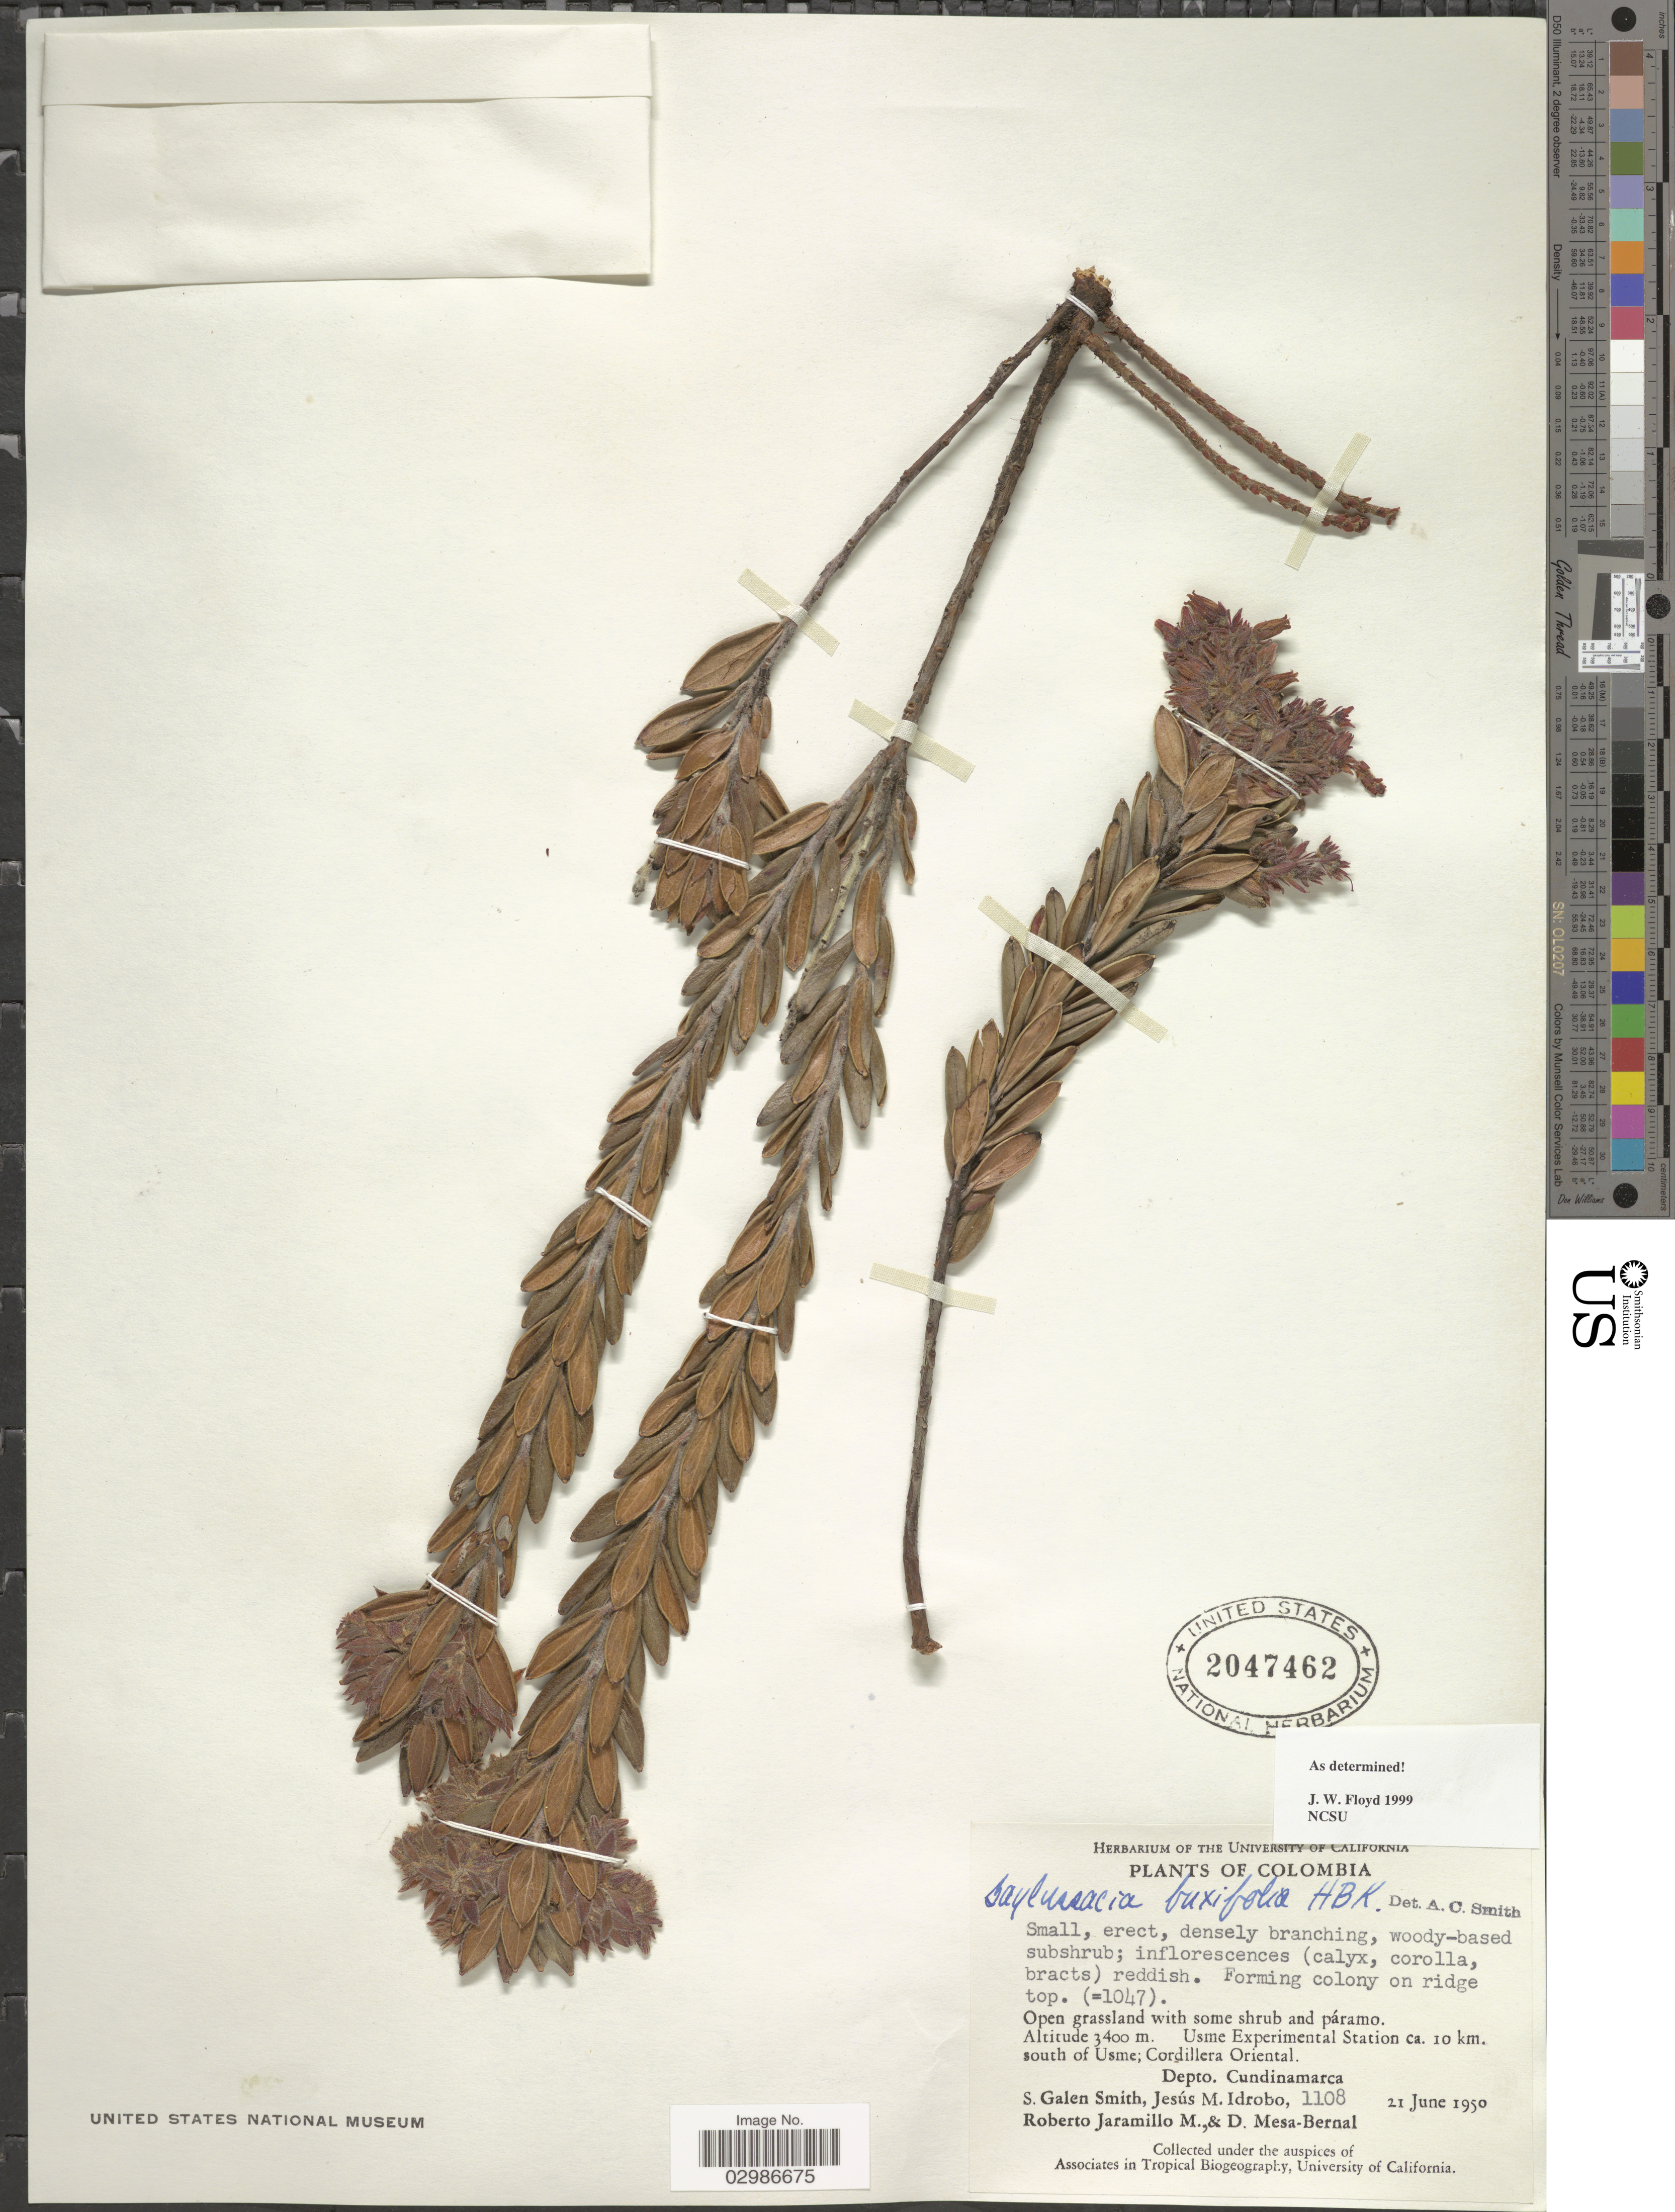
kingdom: Plantae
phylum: Tracheophyta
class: Magnoliopsida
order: Ericales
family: Ericaceae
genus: Gaylussacia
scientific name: Gaylussacia buxifolia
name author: Kunth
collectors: S. G. Smith, J. M. Idrobo, R. Jaramillo M. & D. Mesa-Bernal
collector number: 1108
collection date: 1950-06-21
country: Colombia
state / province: Cundinamarca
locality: Usme Experimental Station ca. 10 km. south of Usme; Cordillera Oriental, Depto. Cundinamarca.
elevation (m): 3400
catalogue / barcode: US 2047462